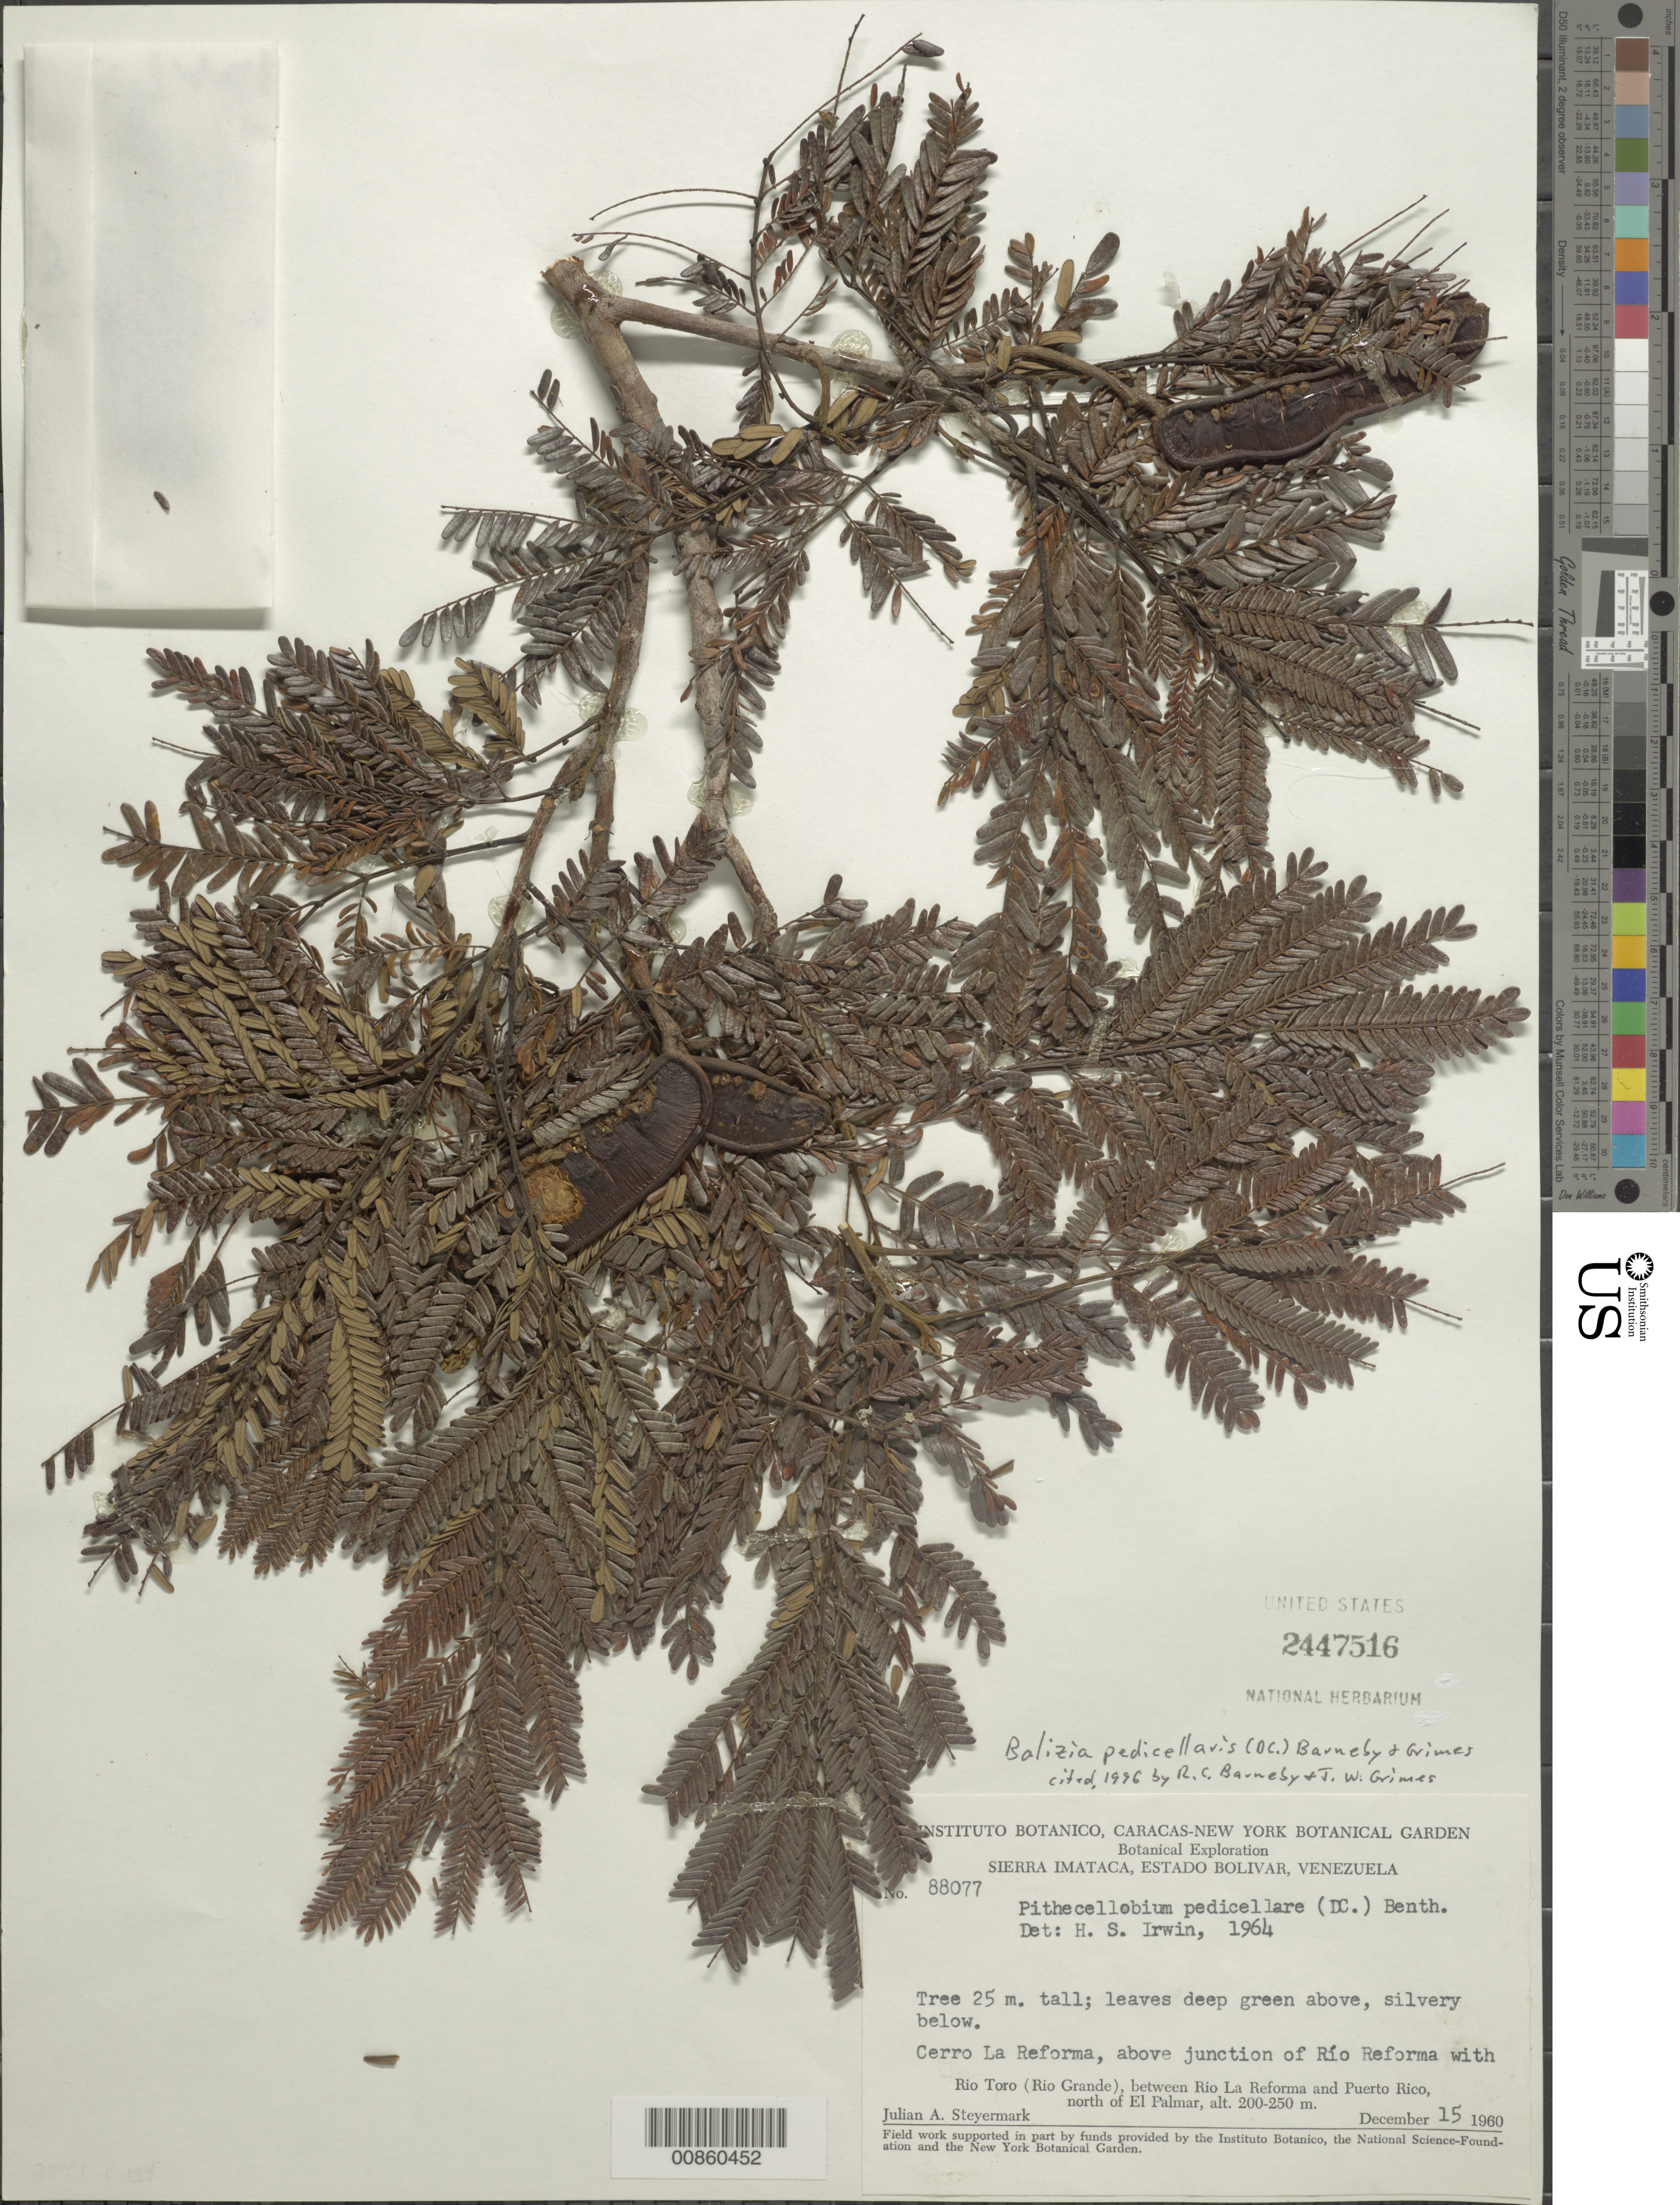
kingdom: Plantae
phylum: Tracheophyta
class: Magnoliopsida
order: Fabales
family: Fabaceae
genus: Hydrochorea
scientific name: Hydrochorea pedicellaris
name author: (DC.) M.V.B. Soares et al.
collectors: J. Steyermark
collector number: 88077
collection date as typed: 15-Dec-60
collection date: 1960-12-15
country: Venezuela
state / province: Bolívar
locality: Sierra Imataca; Cerro La Reforma, above junction with Río Reforma with Río Toro (Río Grande), between Río La Reforma and Puerto Rico, N of El Palmar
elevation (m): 200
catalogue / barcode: US 2447516